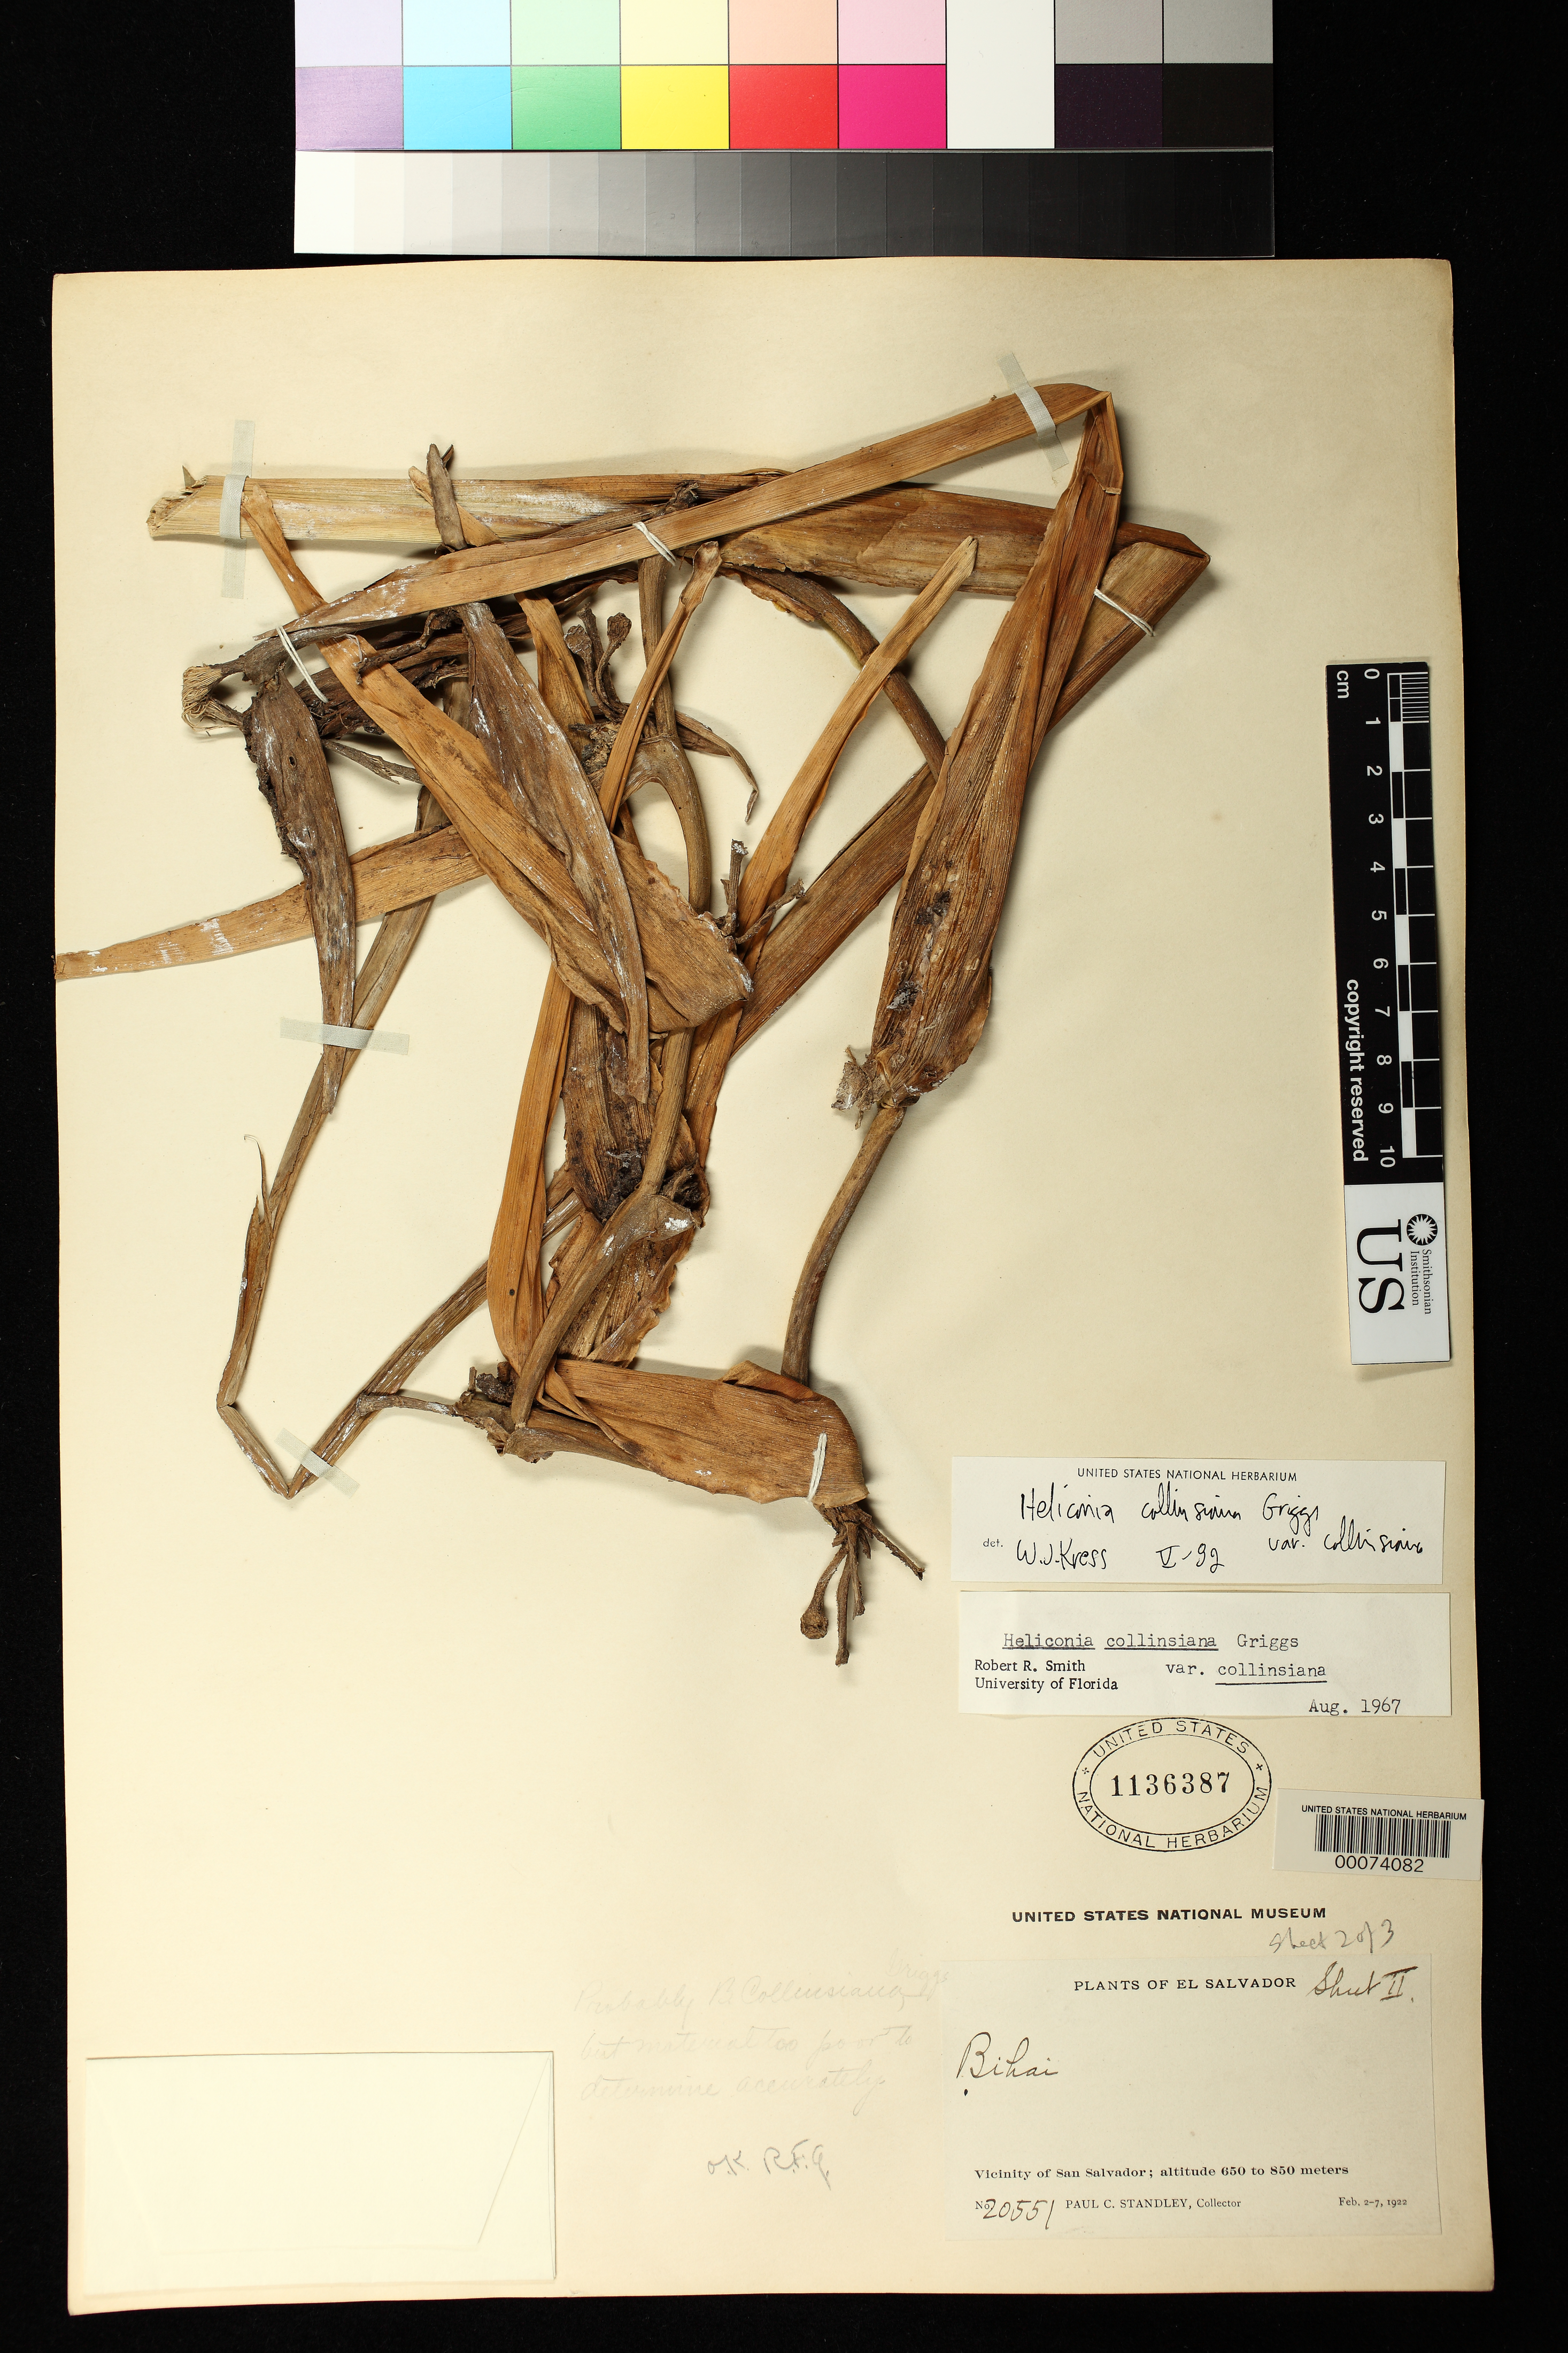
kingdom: Plantae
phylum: Tracheophyta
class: Liliopsida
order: Zingiberales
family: Heliconiaceae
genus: Heliconia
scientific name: Heliconia collinsiana var. collinsiana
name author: R.F. Griggs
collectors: P. C. Standley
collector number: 20551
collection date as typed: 02 Feb 1922 to 07 Feb 1922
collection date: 1922-02-02/1922-02-07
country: El Salvador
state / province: San Salvador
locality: Vicinity of San Salvador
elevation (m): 650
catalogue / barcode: US 1136387